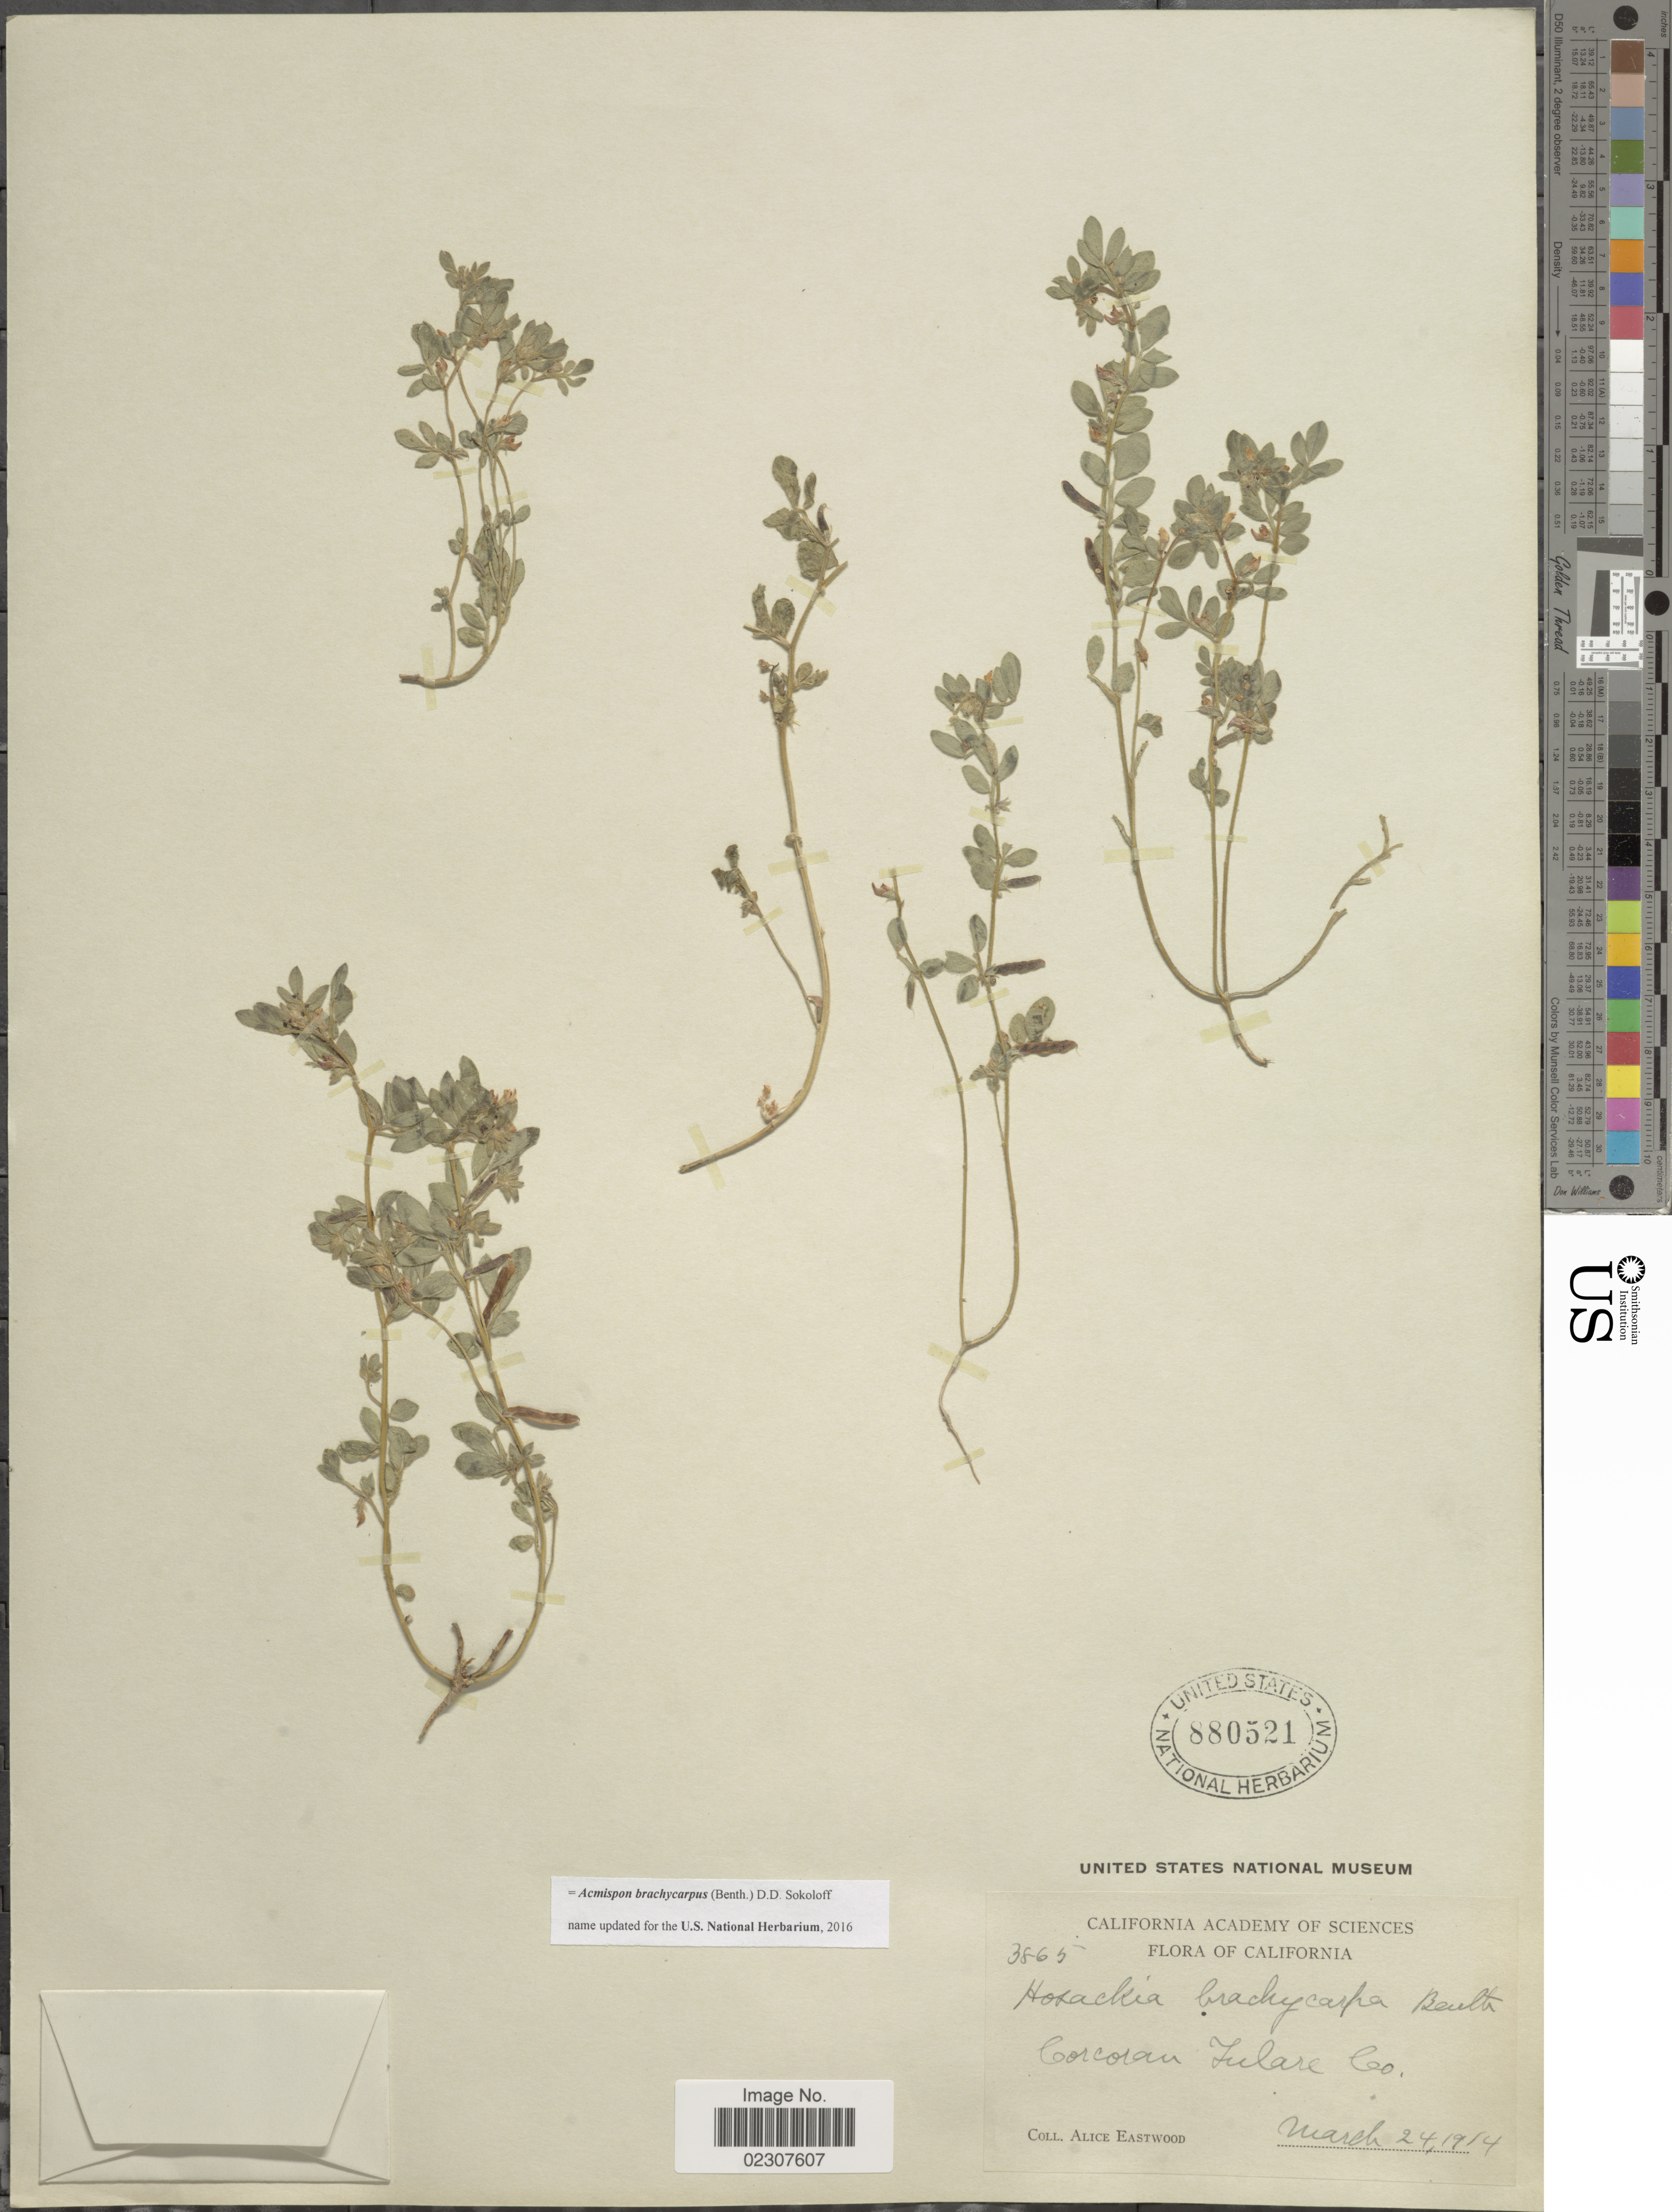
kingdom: Plantae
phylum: Tracheophyta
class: Magnoliopsida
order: Fabales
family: Fabaceae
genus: Acmispon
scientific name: Acmispon brachycarpus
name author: (Benth.) D.D. Sokoloff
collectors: A. Eastwood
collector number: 3865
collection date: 1914-03-24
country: United States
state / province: California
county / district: Tulare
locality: Corcoran, Tulare Co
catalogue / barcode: US 880521